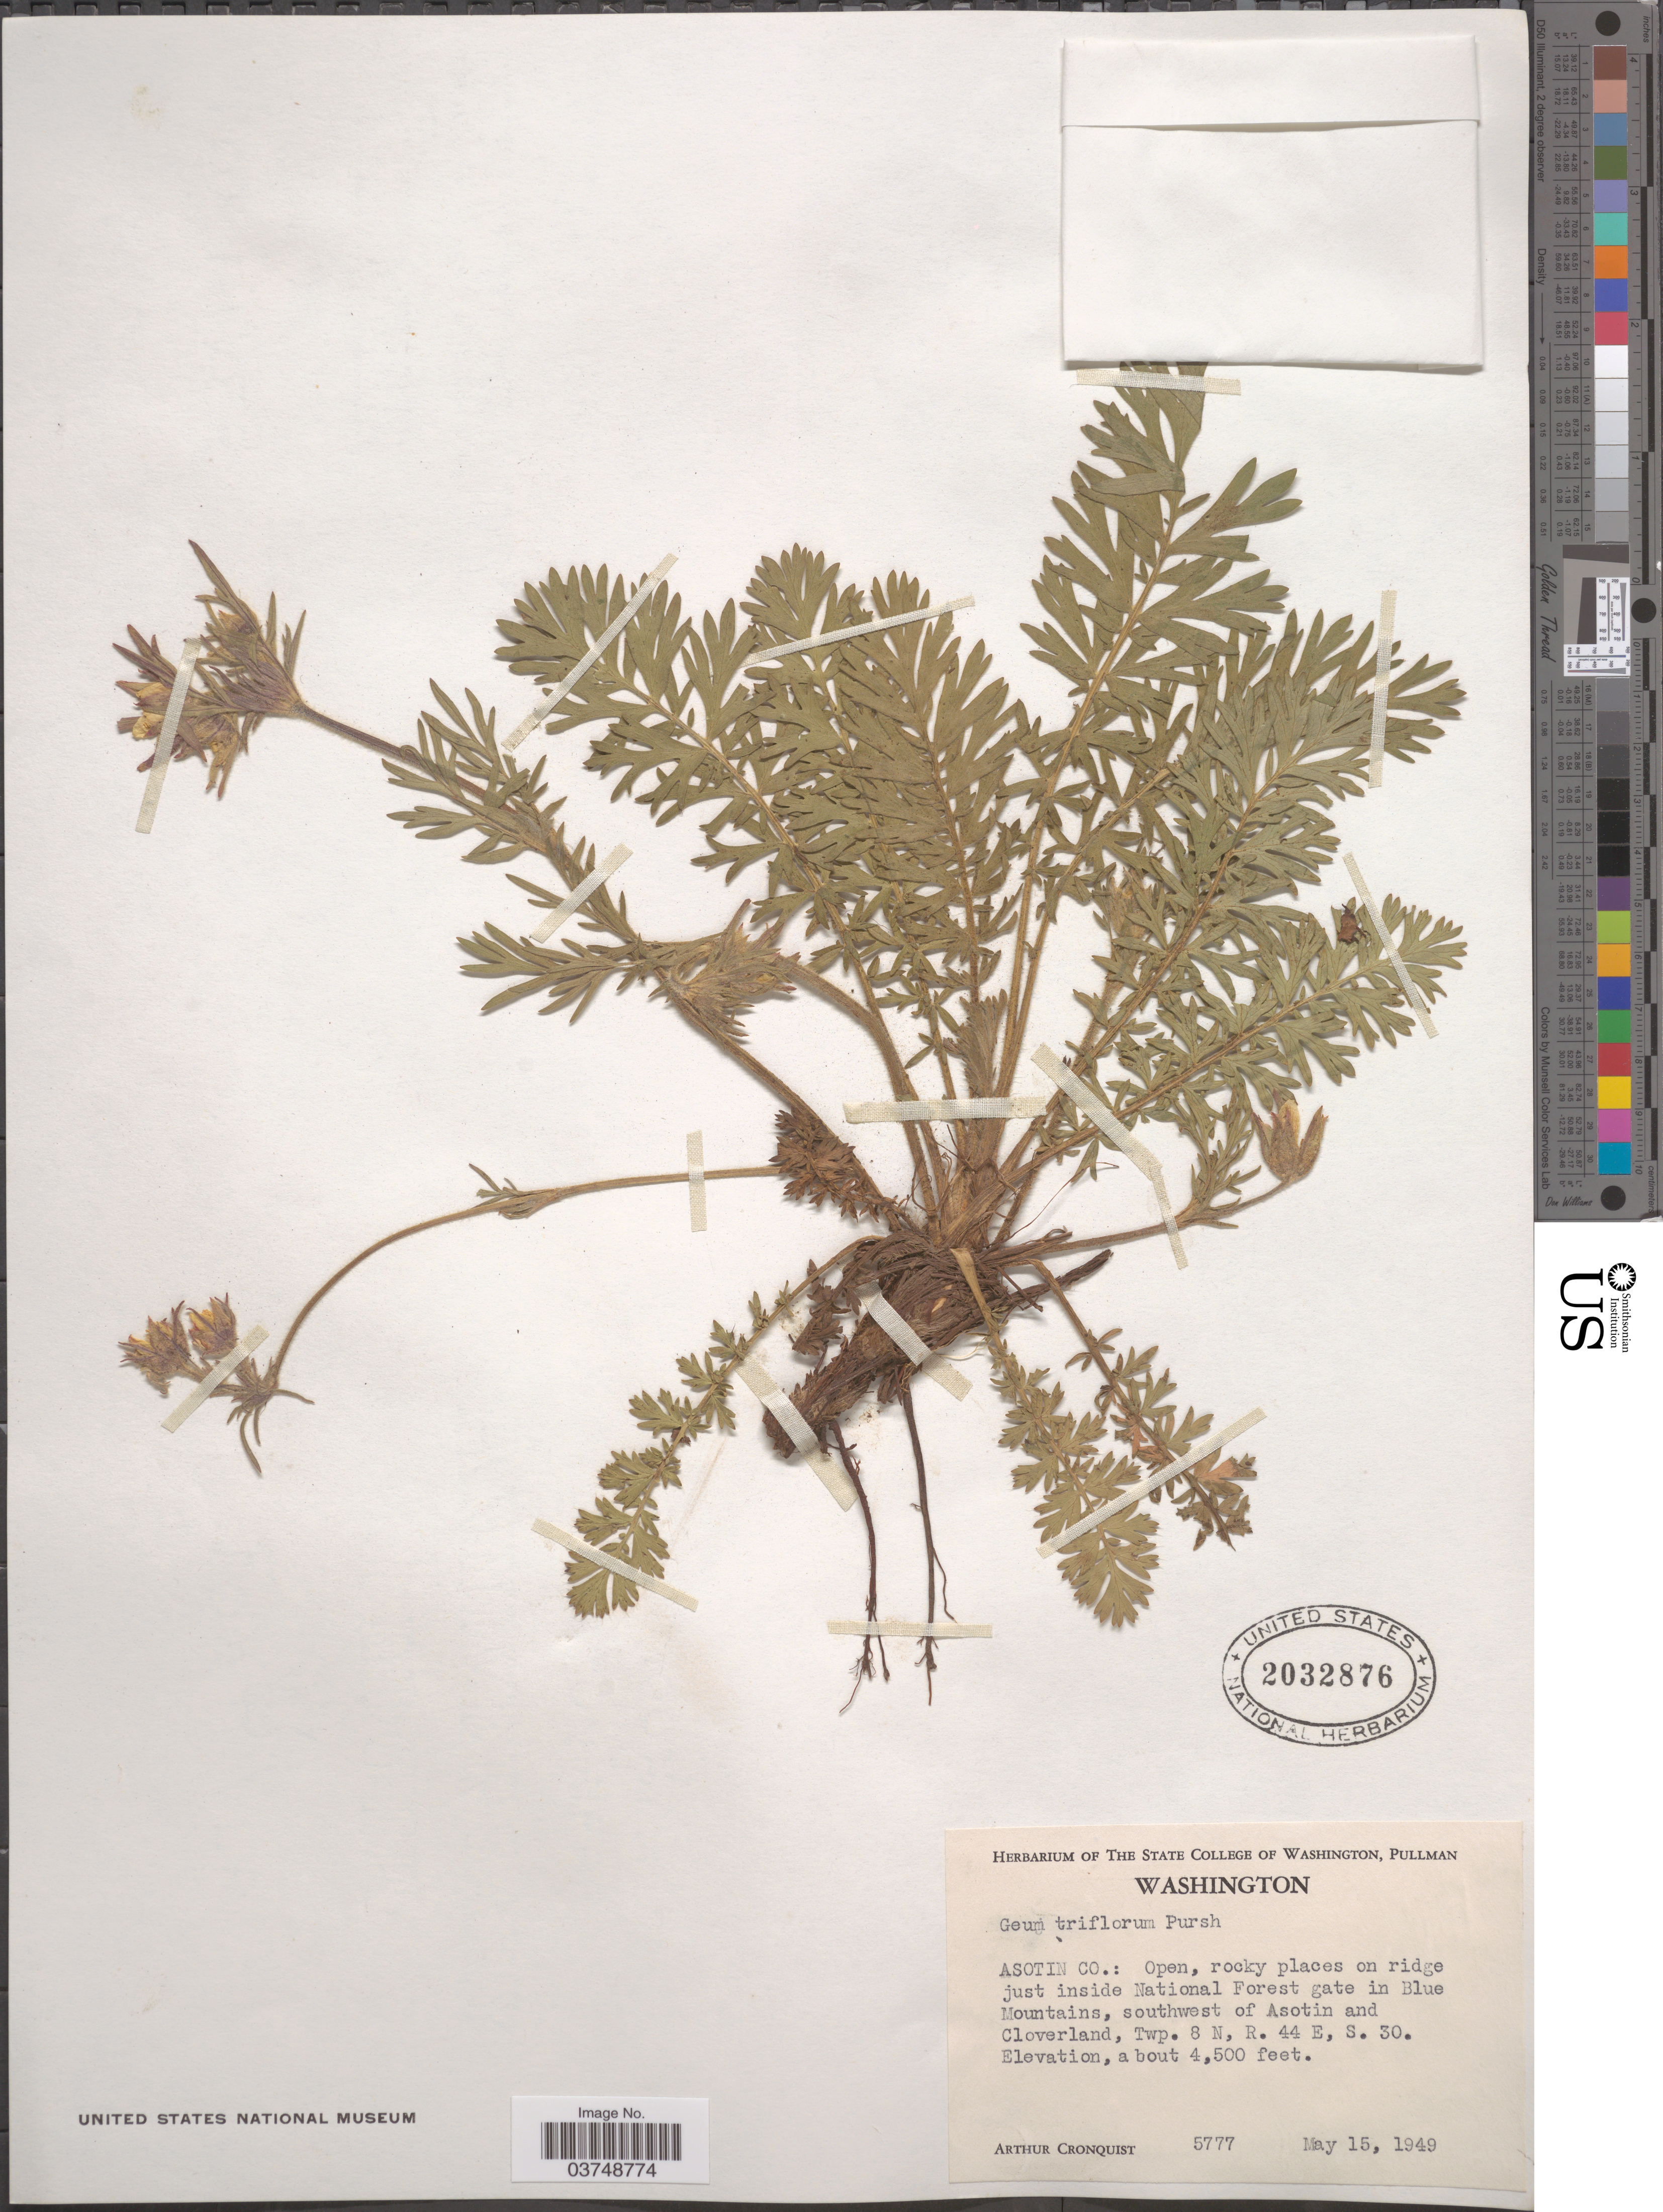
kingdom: Plantae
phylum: Tracheophyta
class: Magnoliopsida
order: Rosales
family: Rosaceae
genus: Geum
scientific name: Geum triflorum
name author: Pursh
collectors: A. J. Cronquist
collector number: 5777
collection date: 1949-05-15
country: United States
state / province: Washington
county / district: Asotin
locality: Asotin Co.: Open, rocky places on ridge just inside National Forest gate in Blue Mountains, southwest of Asotin and Cloverland, Twp. 8N, R. 44 E, S. 30.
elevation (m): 1372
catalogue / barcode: US 2032876